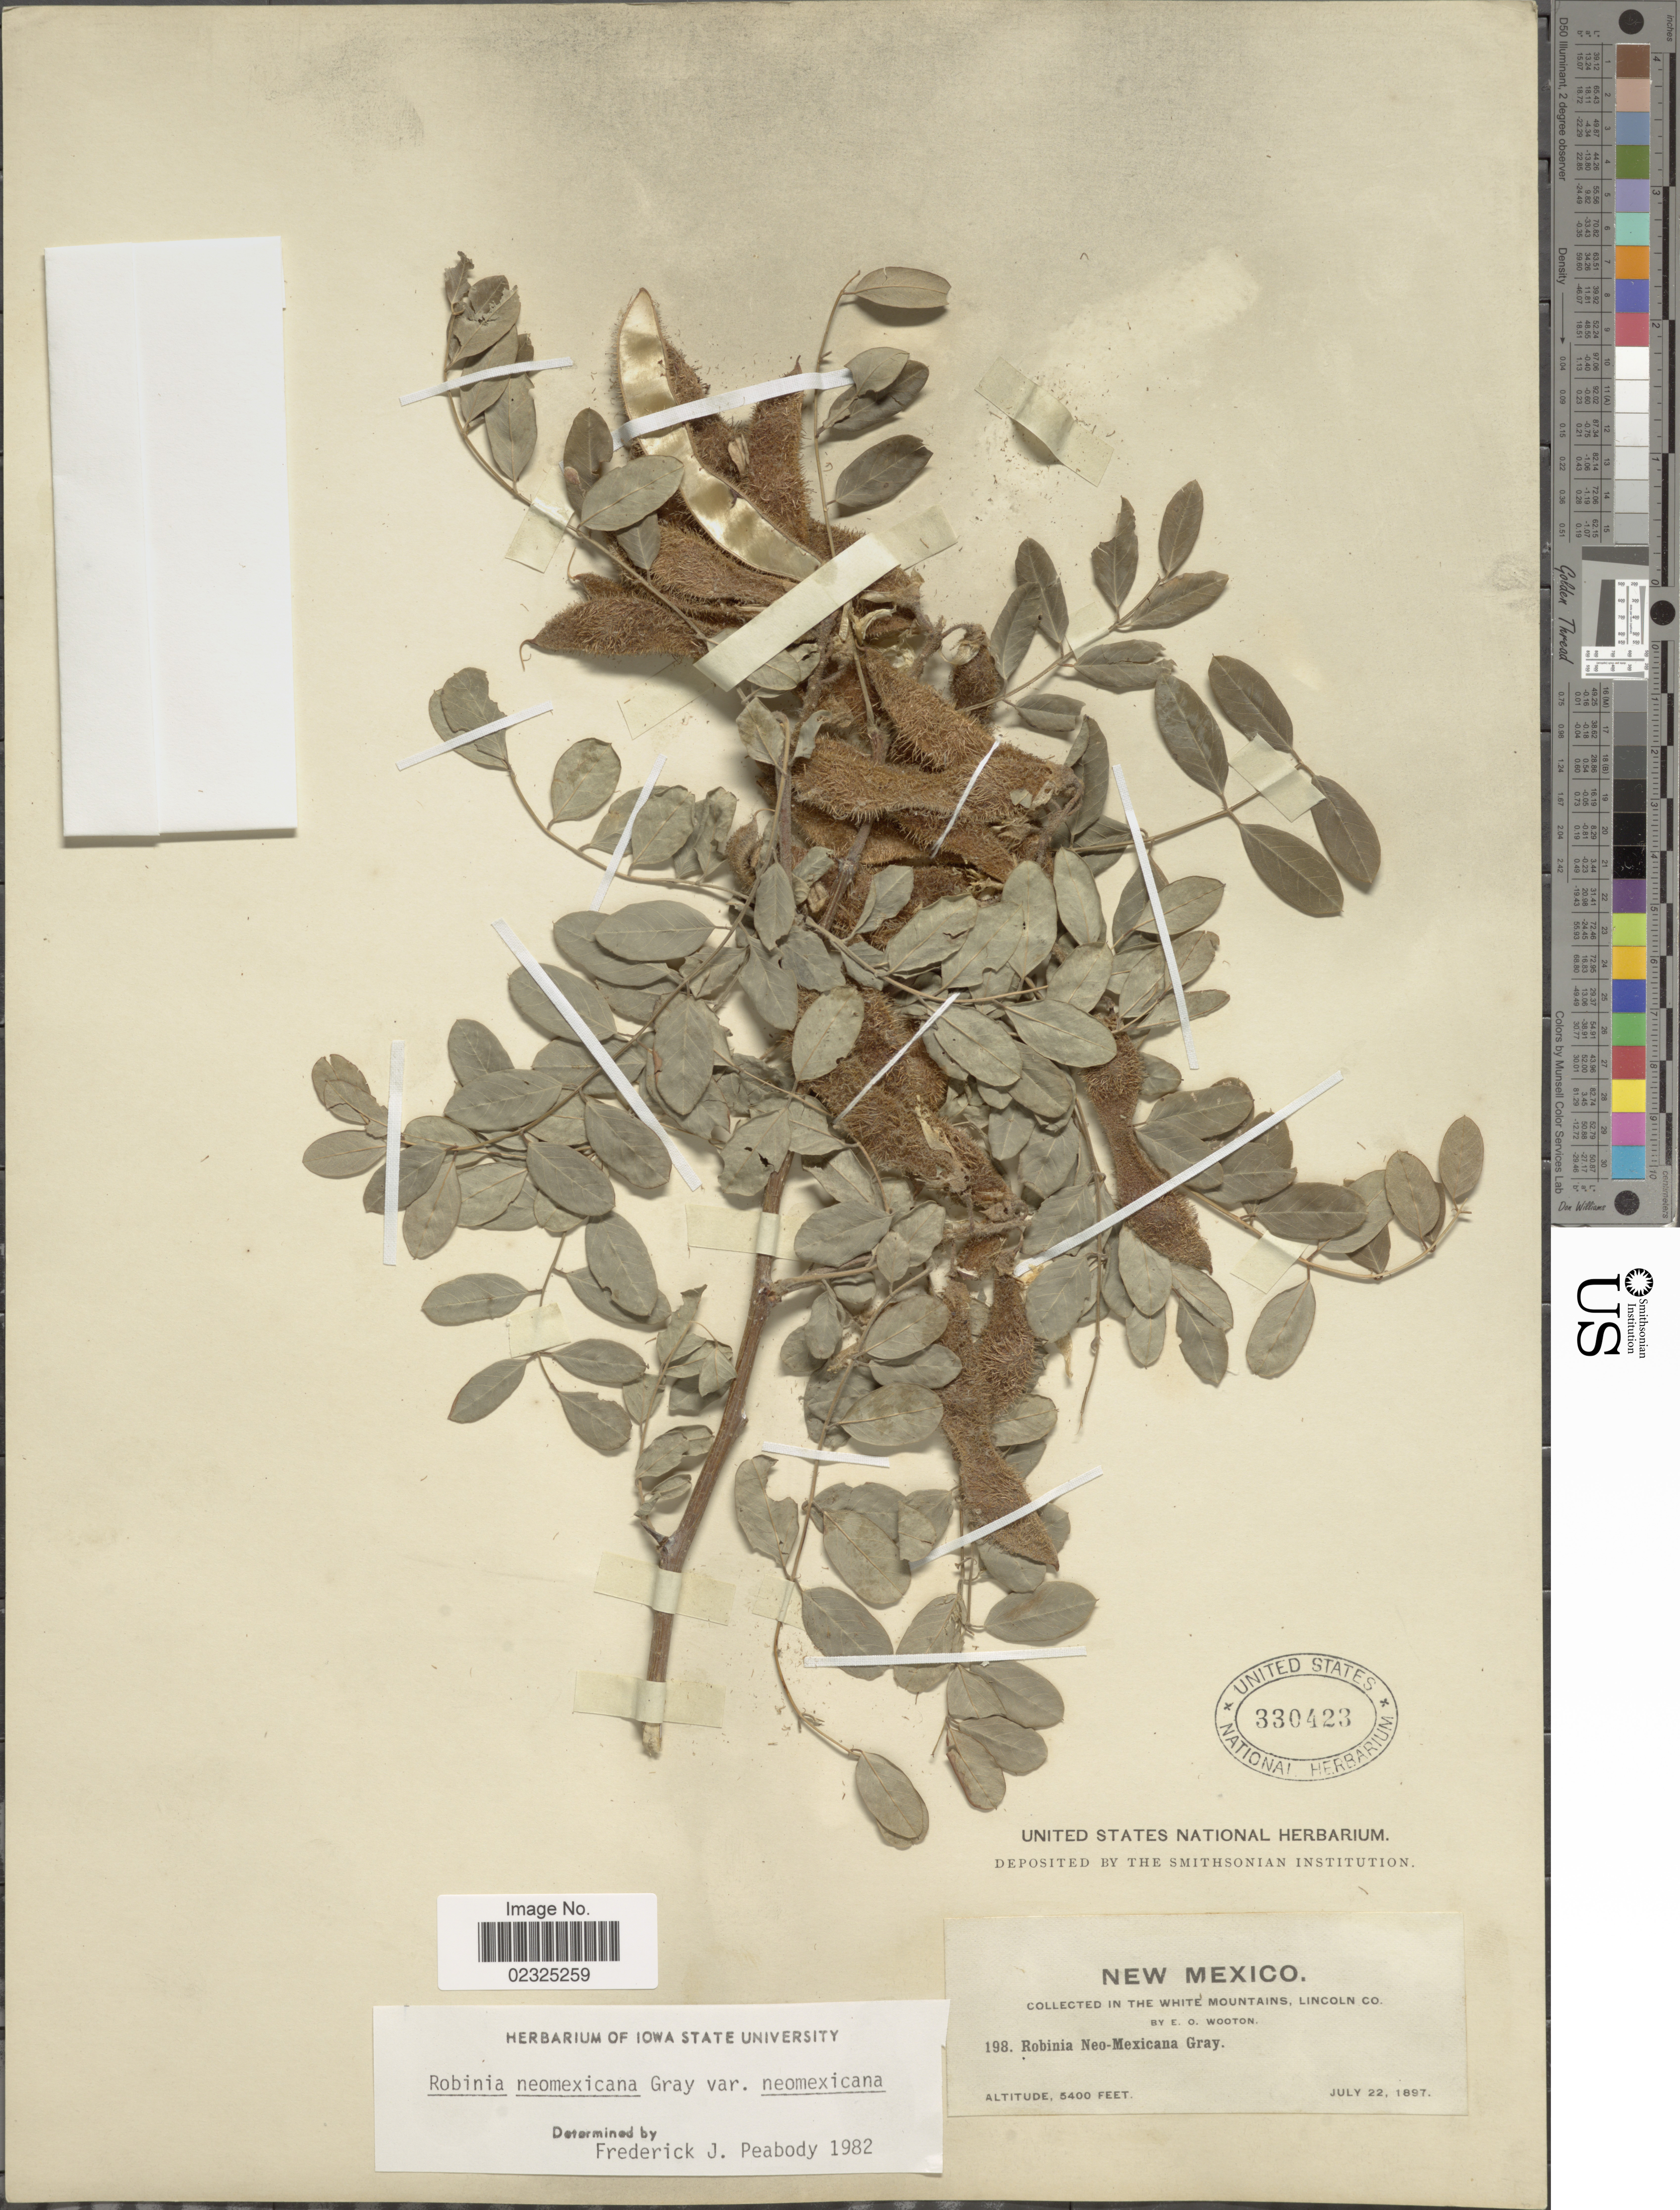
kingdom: Plantae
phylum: Tracheophyta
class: Magnoliopsida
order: Fabales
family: Fabaceae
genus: Robinia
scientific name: Robinia luxurians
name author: (Dieck) Rydb.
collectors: E. O. Wooton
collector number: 198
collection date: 1897-07-22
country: United States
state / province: New Mexico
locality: White Mountains, Lincoln Co.,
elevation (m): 1646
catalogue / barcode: US 330423